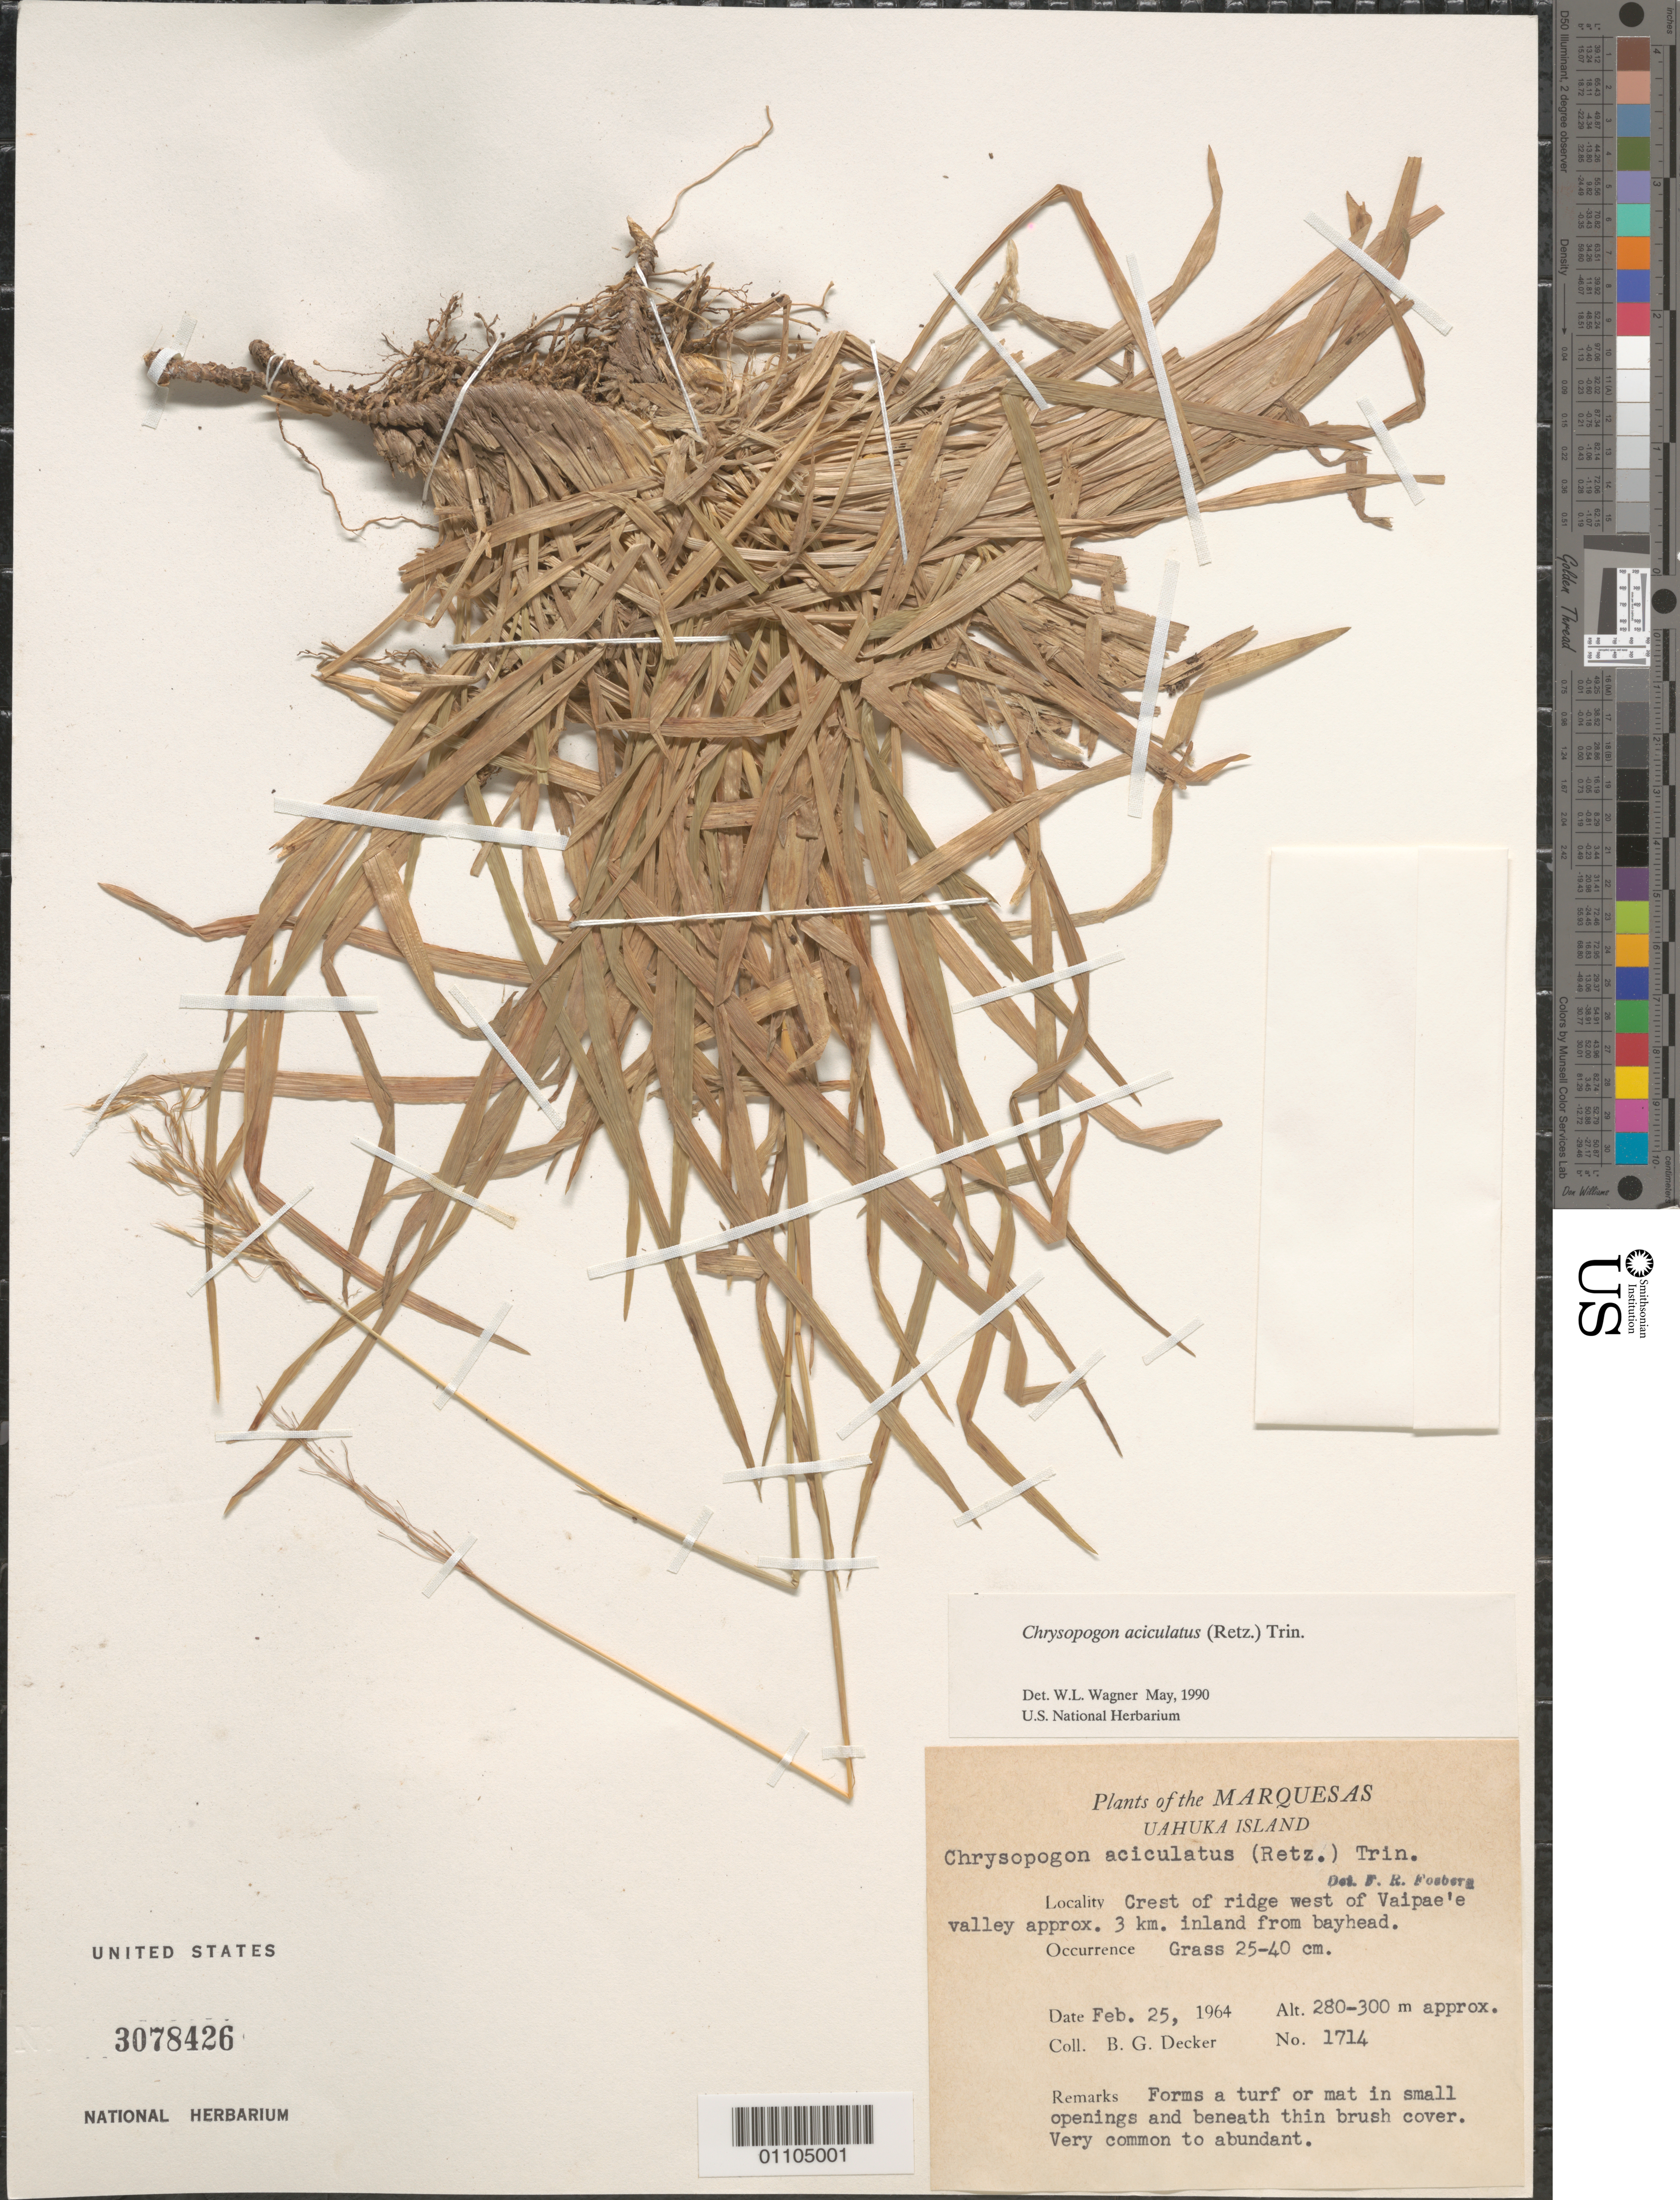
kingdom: Plantae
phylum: Tracheophyta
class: Liliopsida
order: Poales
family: Poaceae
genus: Chrysopogon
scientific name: Chrysopogon aciculatus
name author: (Retz.) Trin.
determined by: Wagner, W. L., (BOT), Smithsonian Institution - National Museum of Natural History (UNITED STATES)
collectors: B. G. Decker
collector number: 1714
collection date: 1964-02-25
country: French Polynesia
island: Ua Huka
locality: crest of ridge W of Vaipae'e Valley, 3 km inland from bayhead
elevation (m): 280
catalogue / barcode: US 3078426